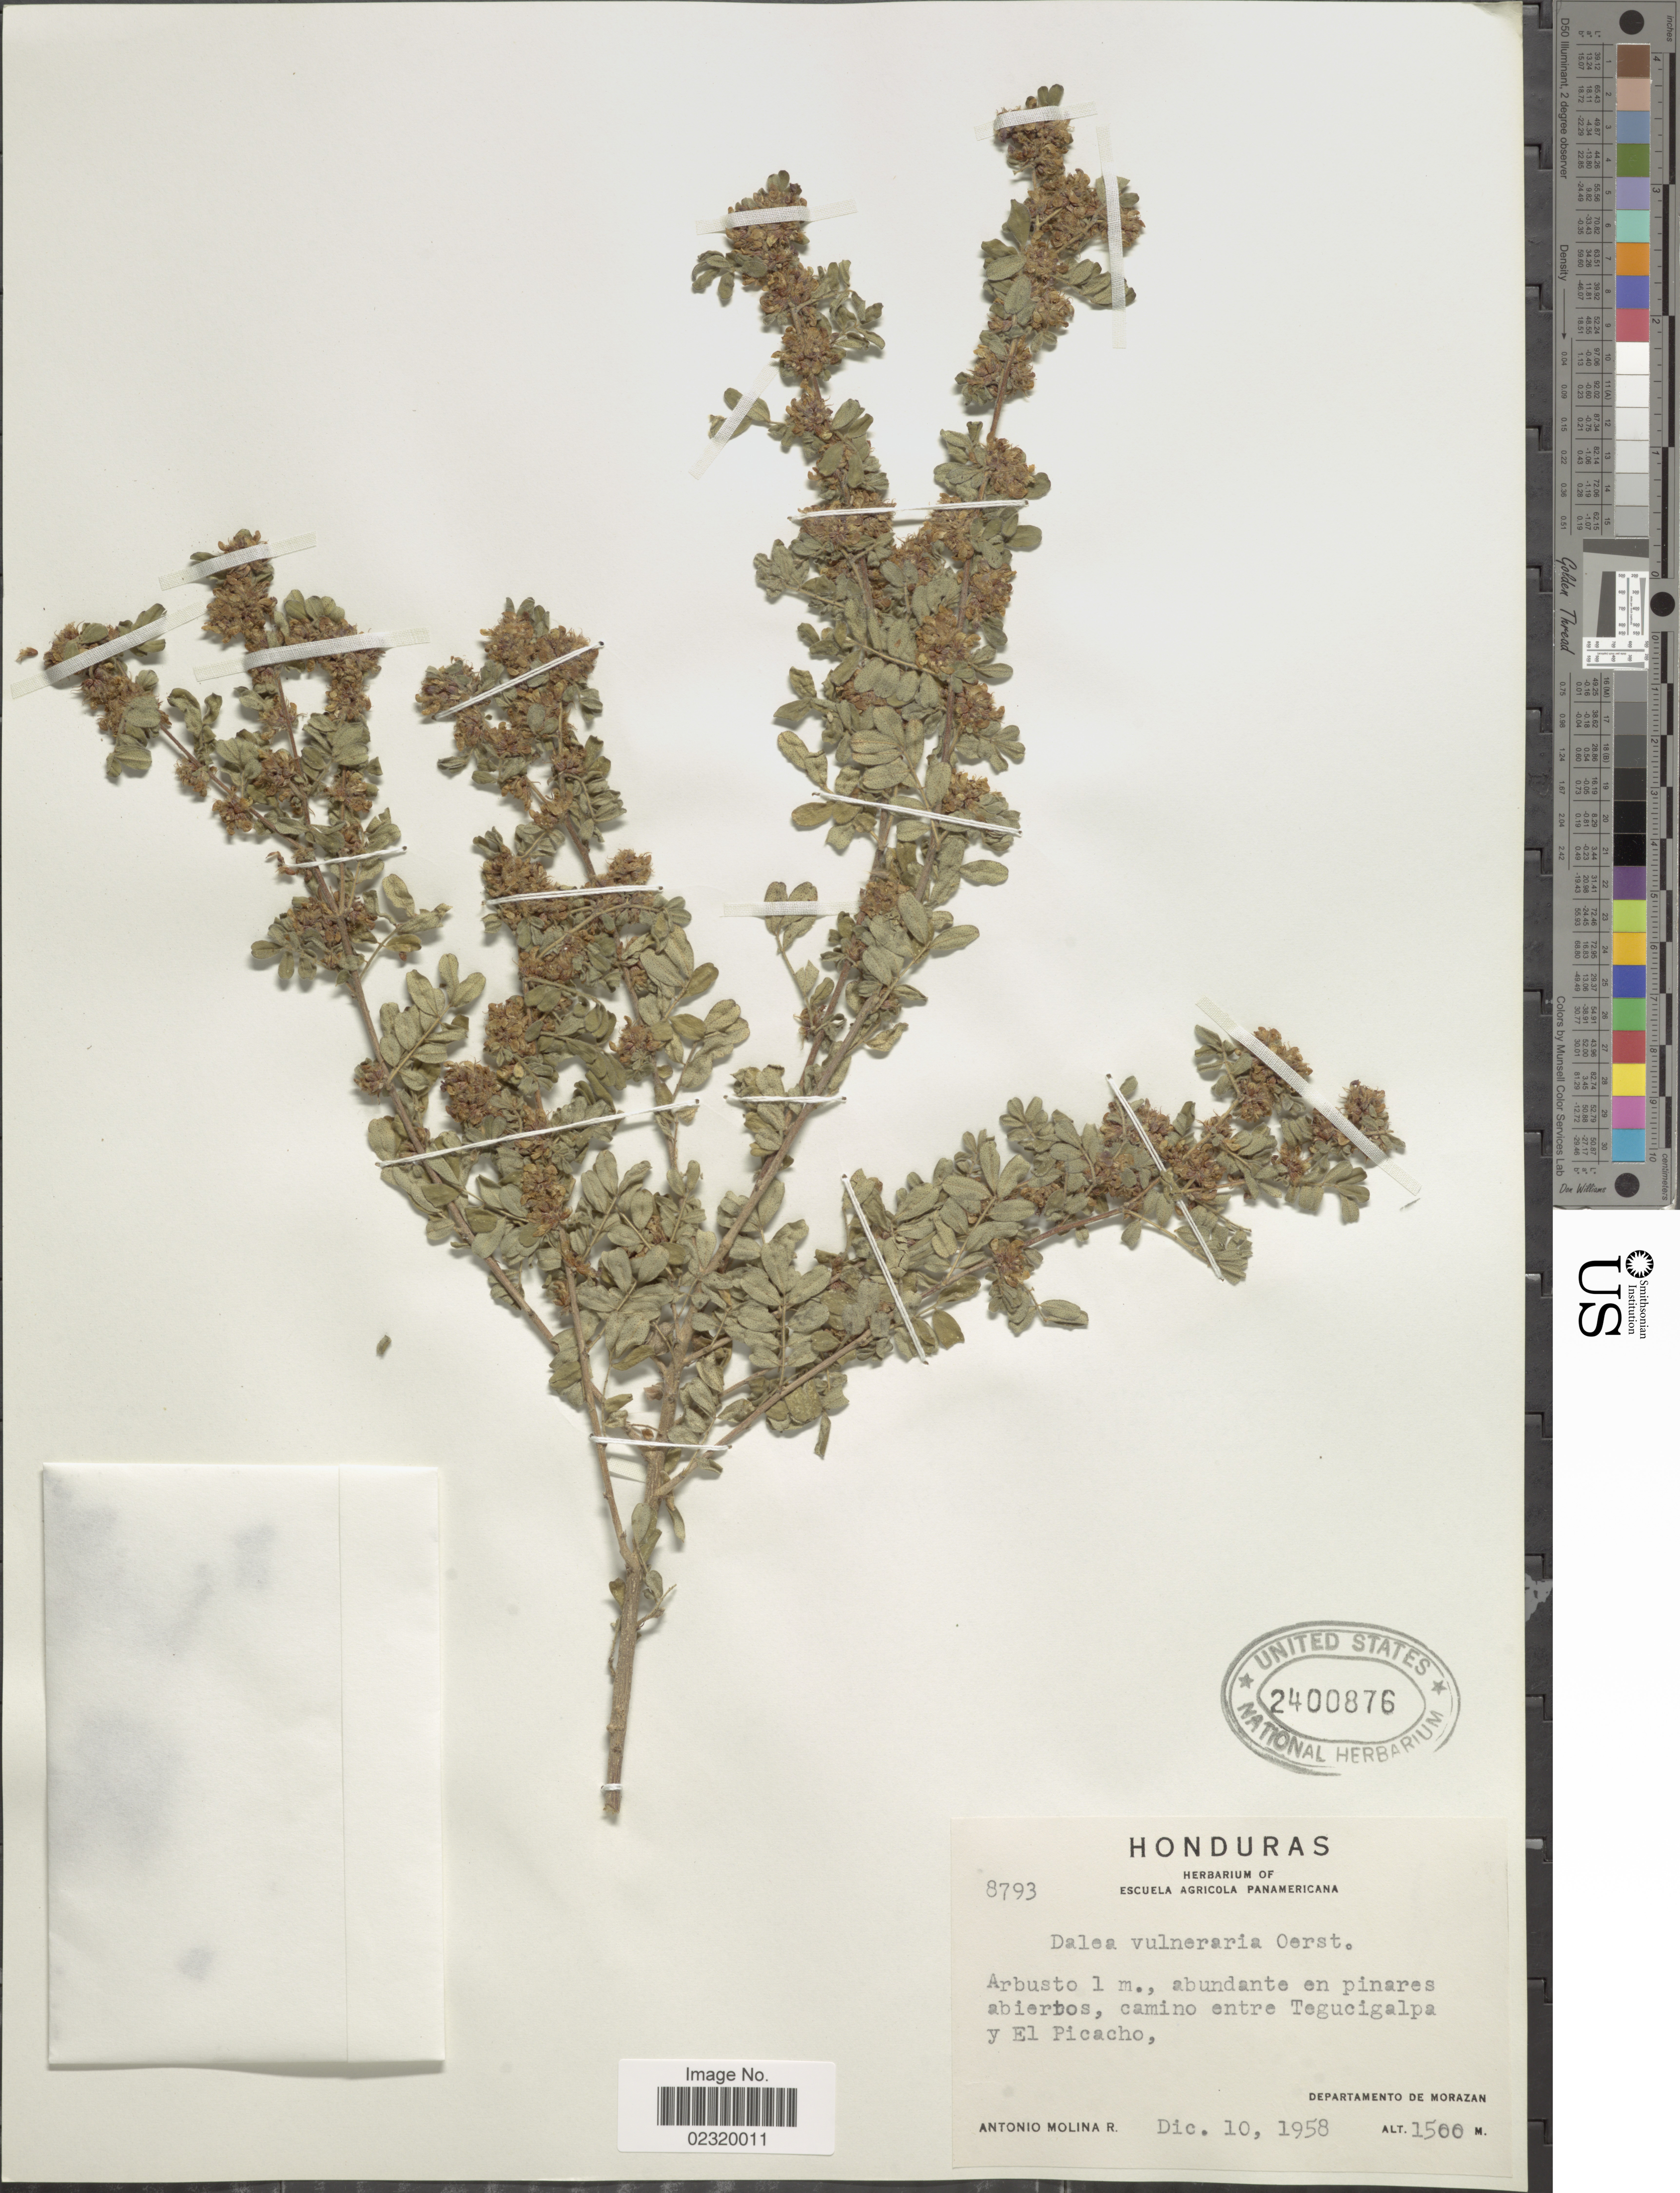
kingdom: Plantae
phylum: Tracheophyta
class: Magnoliopsida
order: Fabales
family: Fabaceae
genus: Dalea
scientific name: Dalea scandens var. vulneraria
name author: (Oerst.) Barneby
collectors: A. Molina R.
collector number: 8793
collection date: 1958-12-10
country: Honduras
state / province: Fco. Morazán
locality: Camino entre Tegucigalpa y El Picacho, Departamento de Morazan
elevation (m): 1500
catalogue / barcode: US 2400876